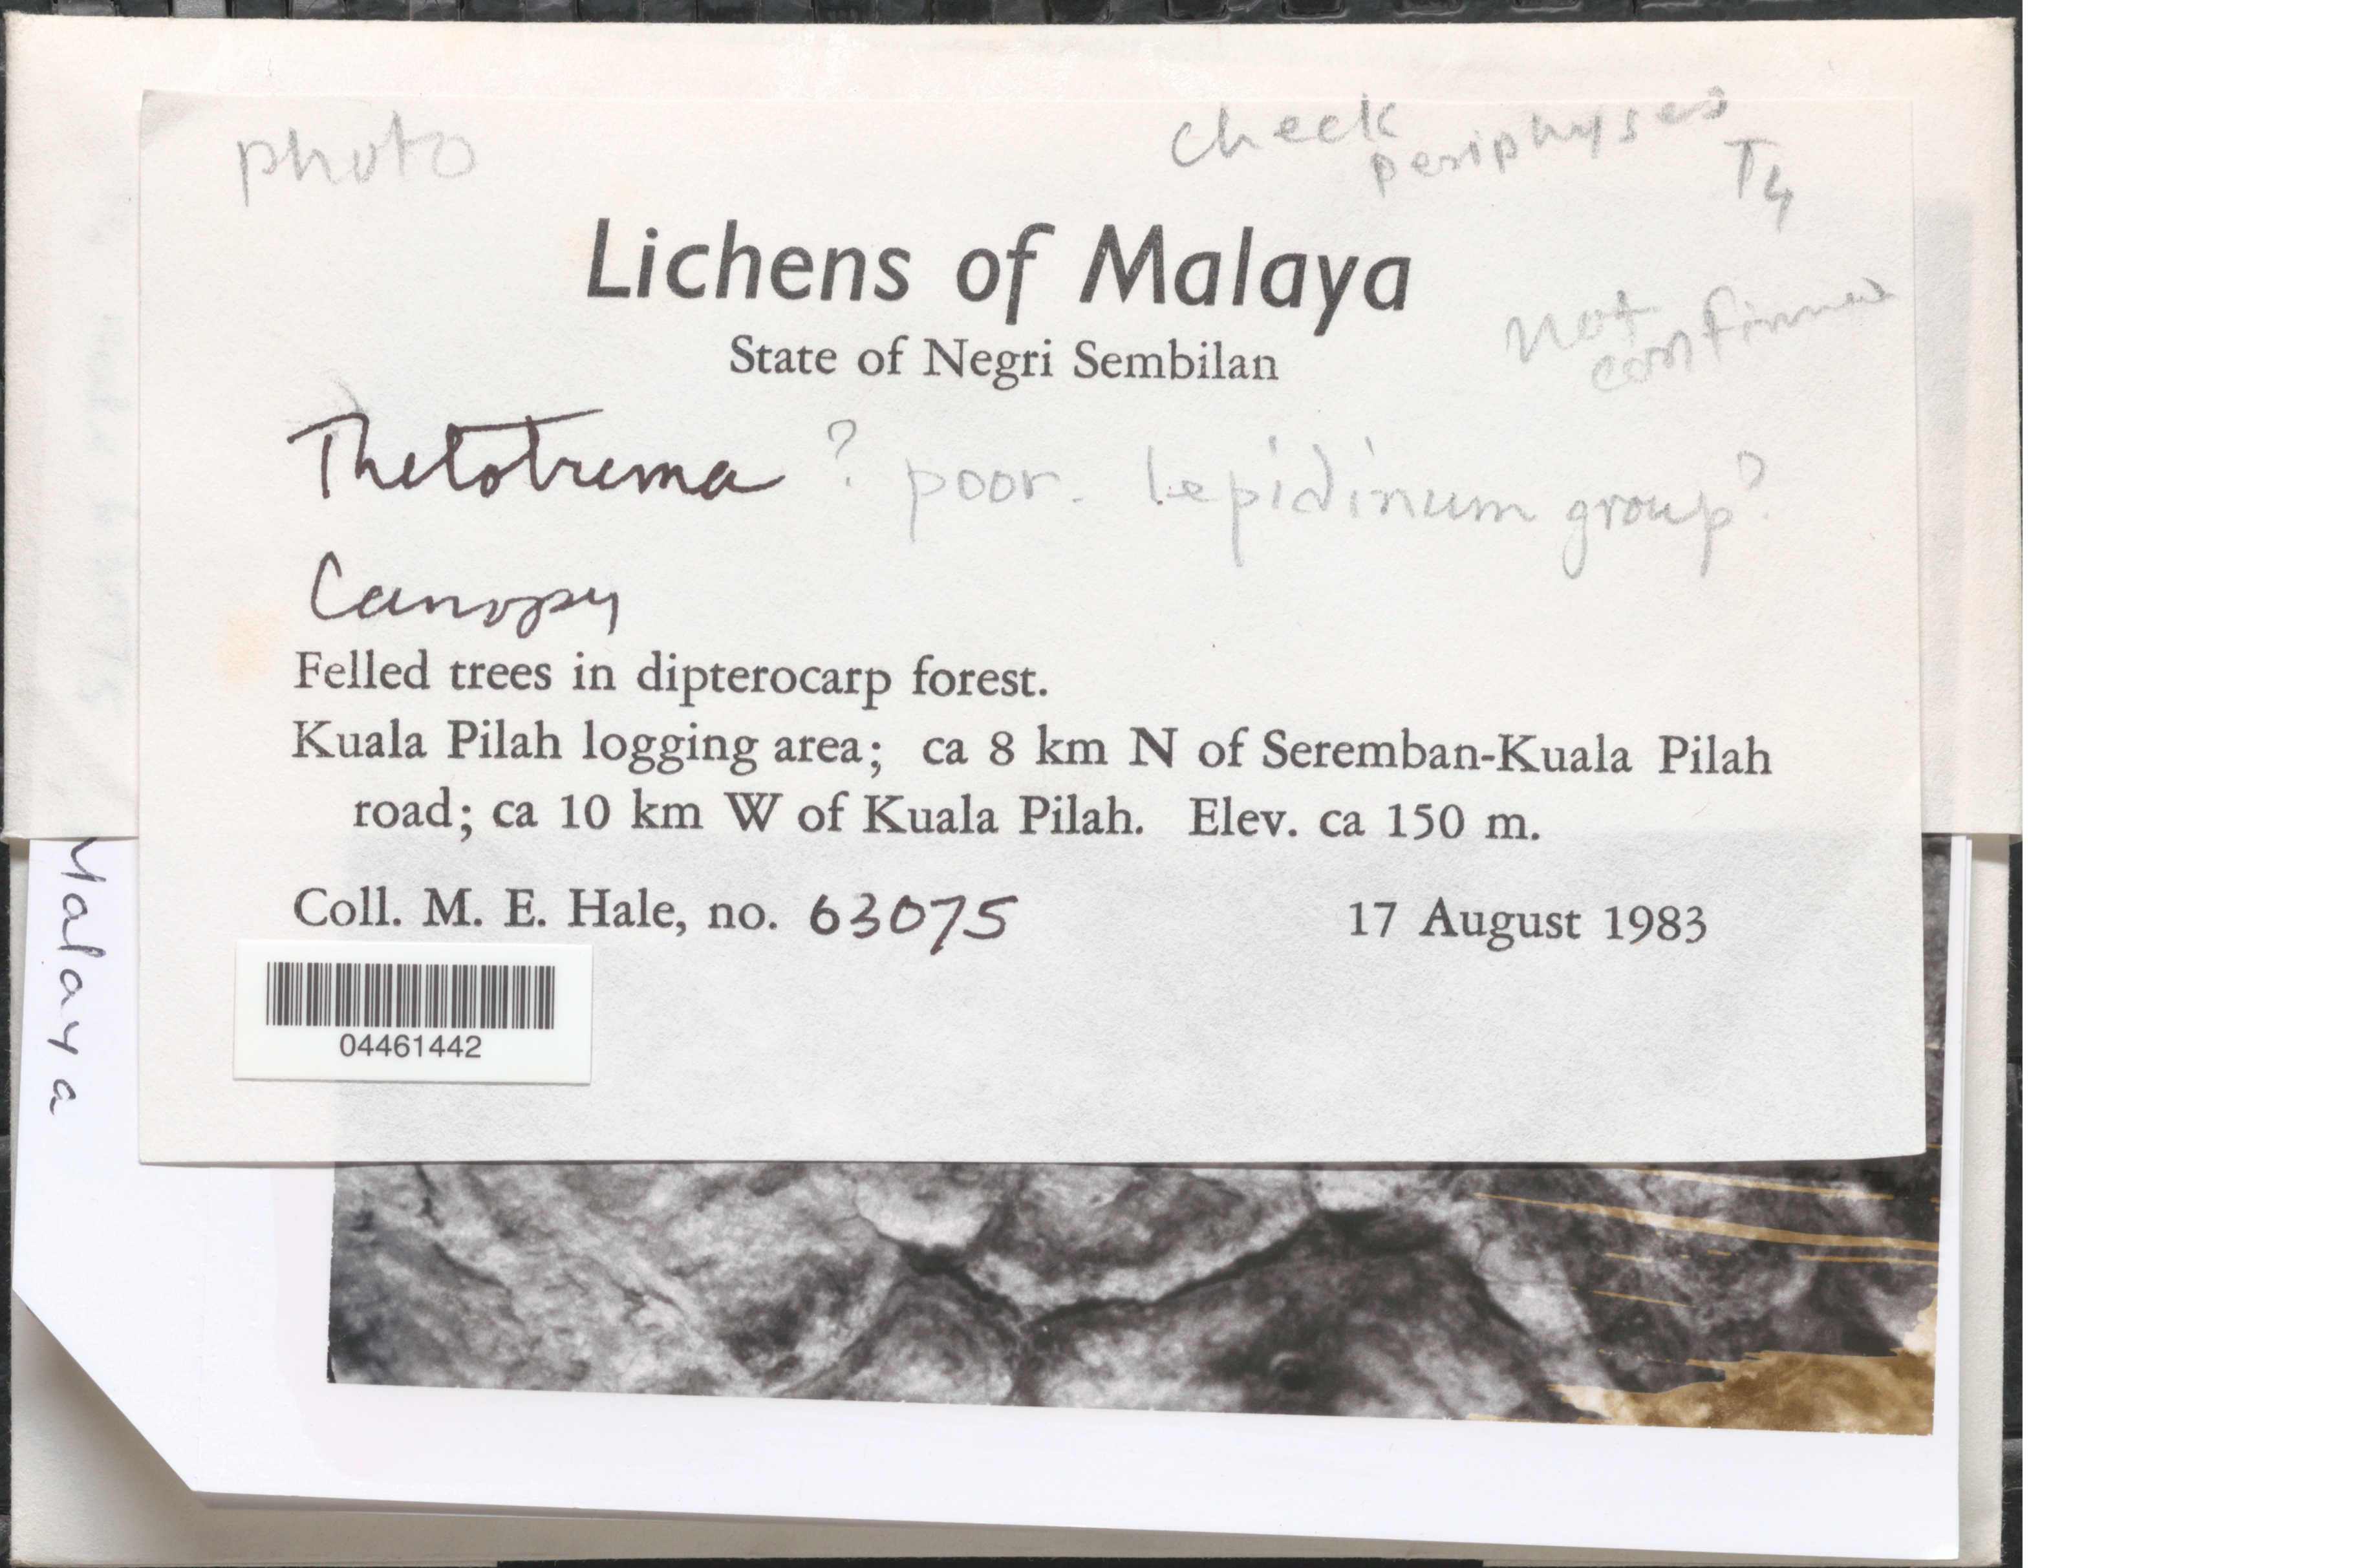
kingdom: Fungi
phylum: Ascomycota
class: Lecanoromycetes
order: Ostropales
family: Graphidaceae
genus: Ocellularia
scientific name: Ocellularia sp.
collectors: M. Hale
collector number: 63075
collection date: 1983-08-17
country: Malaysia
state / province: Negeri Sembilan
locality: Malaya. State of Negri Sembilan. Kuala Pilah logging area; ca 8 km N of Seremban-Kuala Pilah road; ca 10 km W of Kuala Pilah.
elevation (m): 150